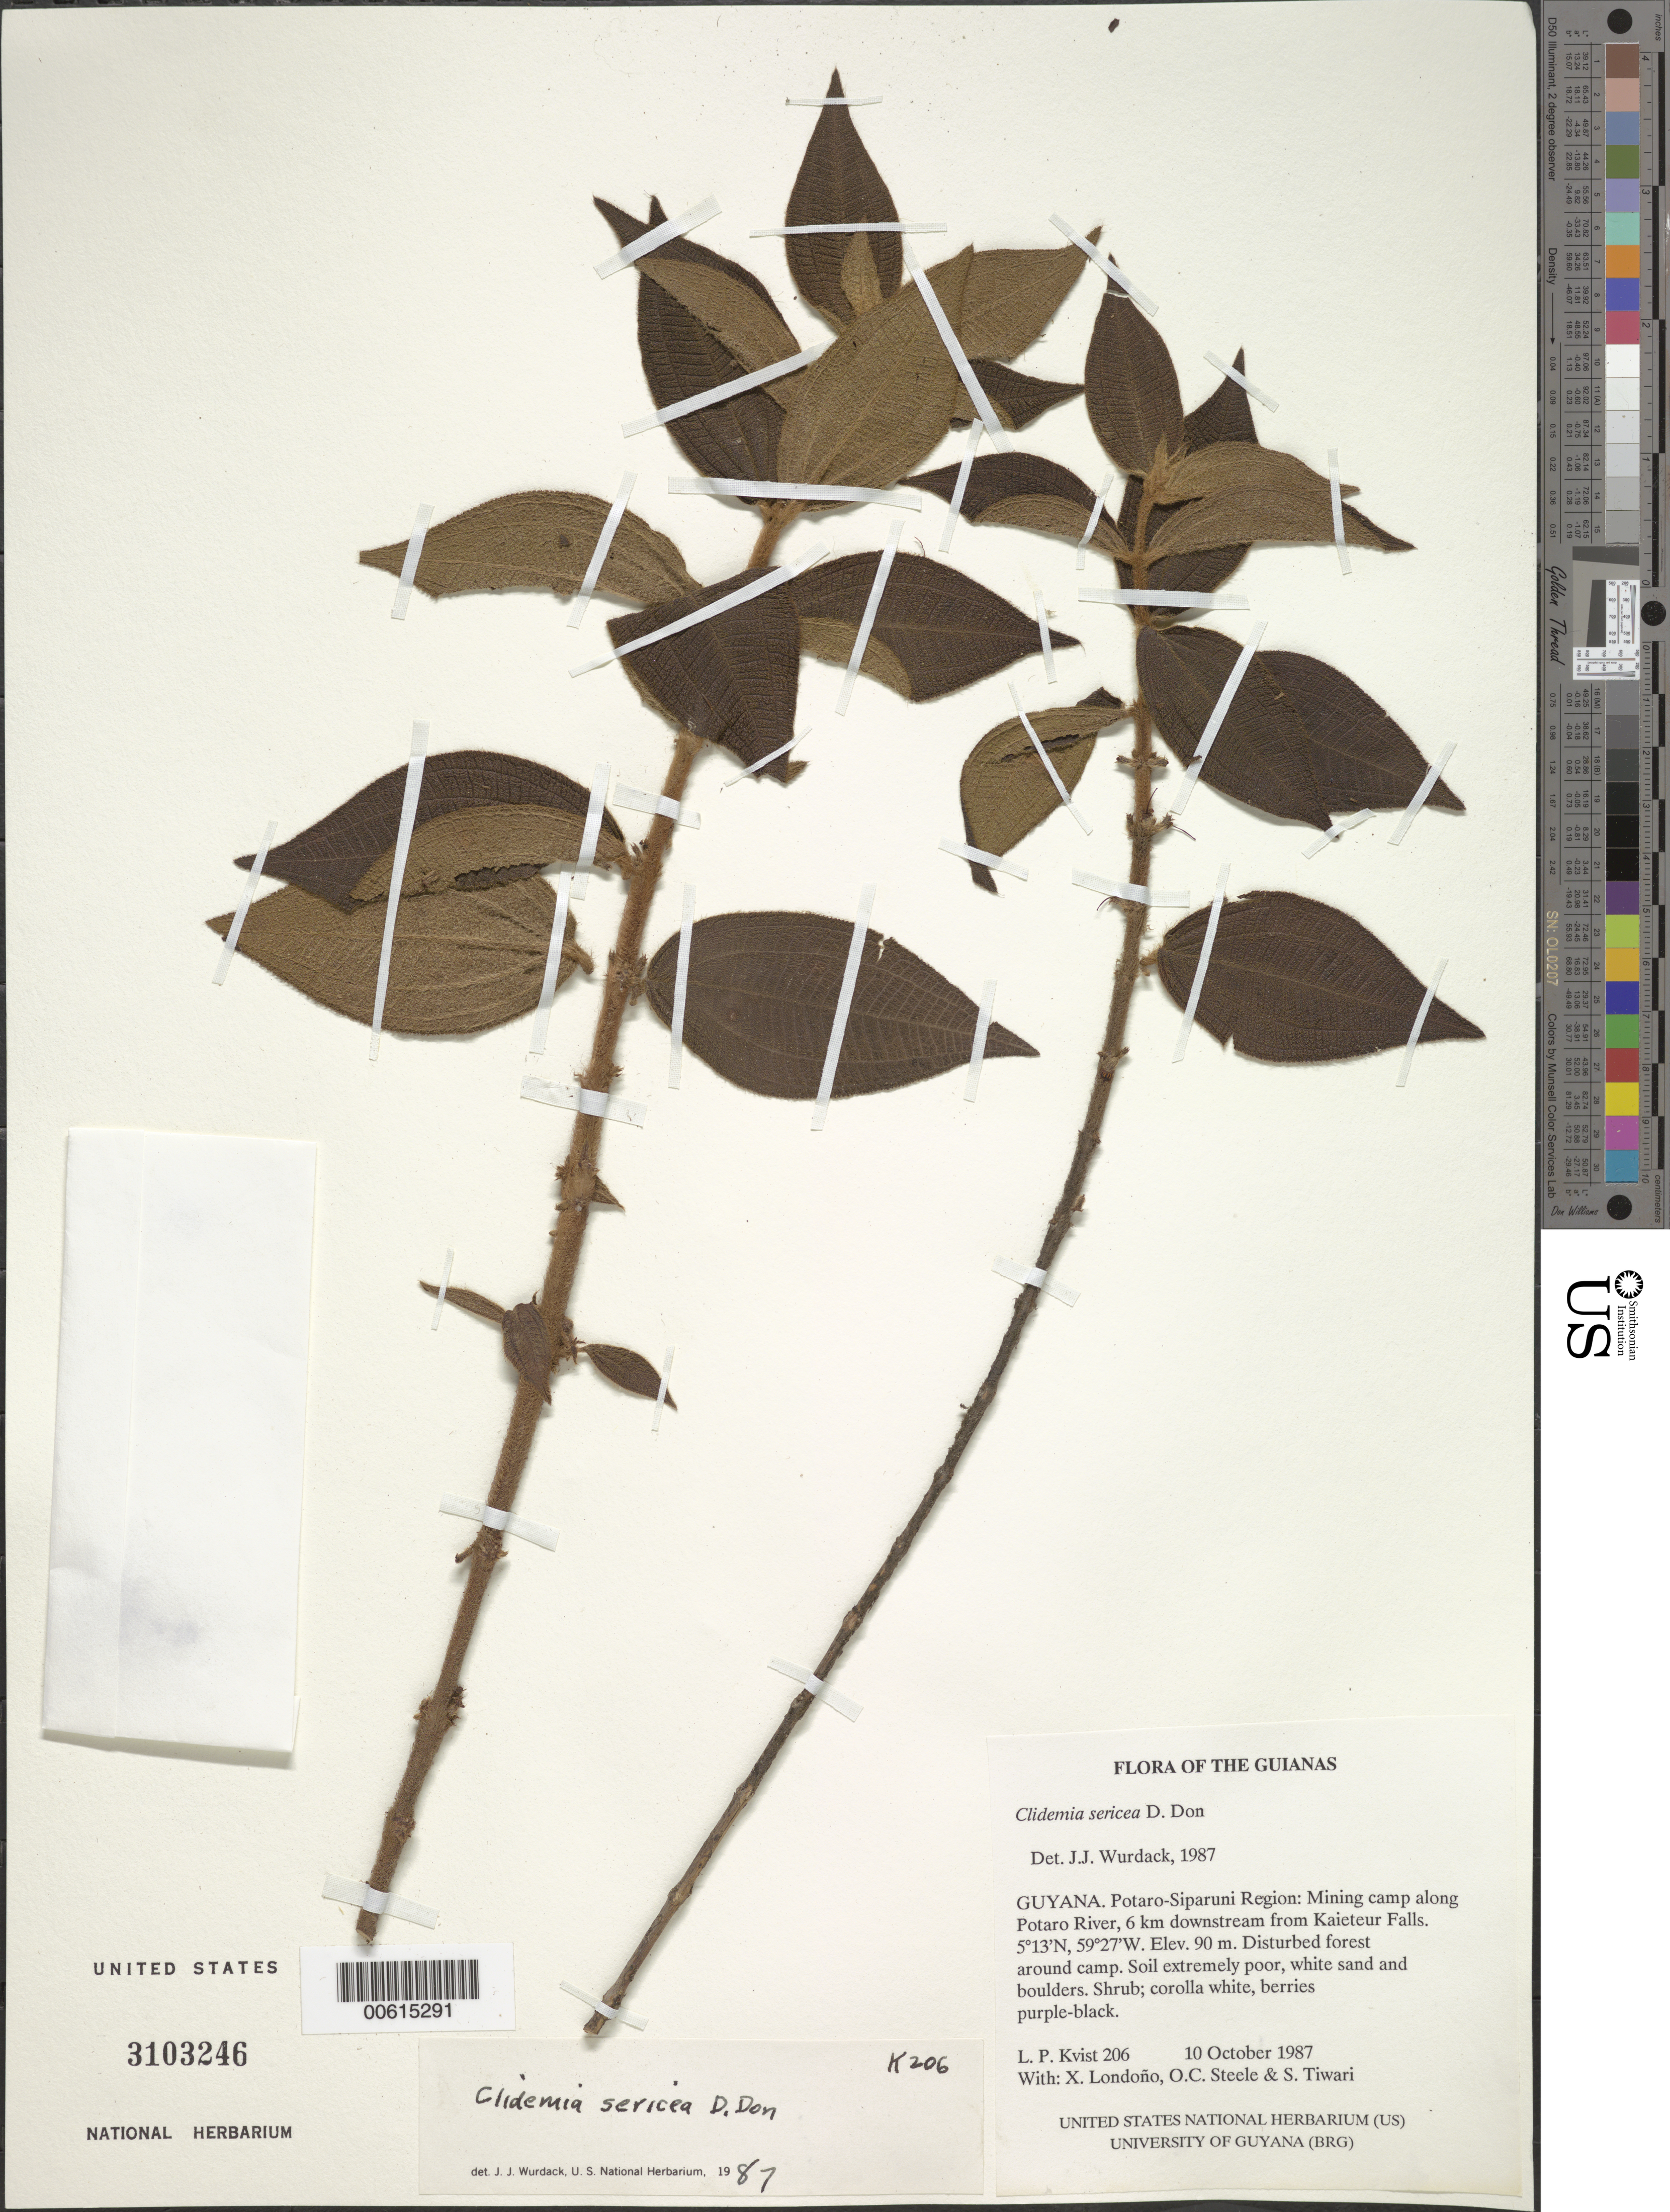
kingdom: Plantae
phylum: Tracheophyta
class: Magnoliopsida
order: Myrtales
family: Melastomataceae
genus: Clidemia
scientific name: Clidemia sericea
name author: D. Don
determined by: Wurdack, John J., (US), US (UNITED STATES)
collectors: L. P. Kvist, X. Londoño, O. C. Steele & S. Tiwari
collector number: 206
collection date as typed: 10 October 1987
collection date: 1987-10-10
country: Guyana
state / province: Potaro-Siparuni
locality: Mining camp along Potaro River, 6 km downstream from Kaieteur Falls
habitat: Disturbed forest around camp. Soil extremely poor, white sand and boulders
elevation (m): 90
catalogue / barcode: US 3103246